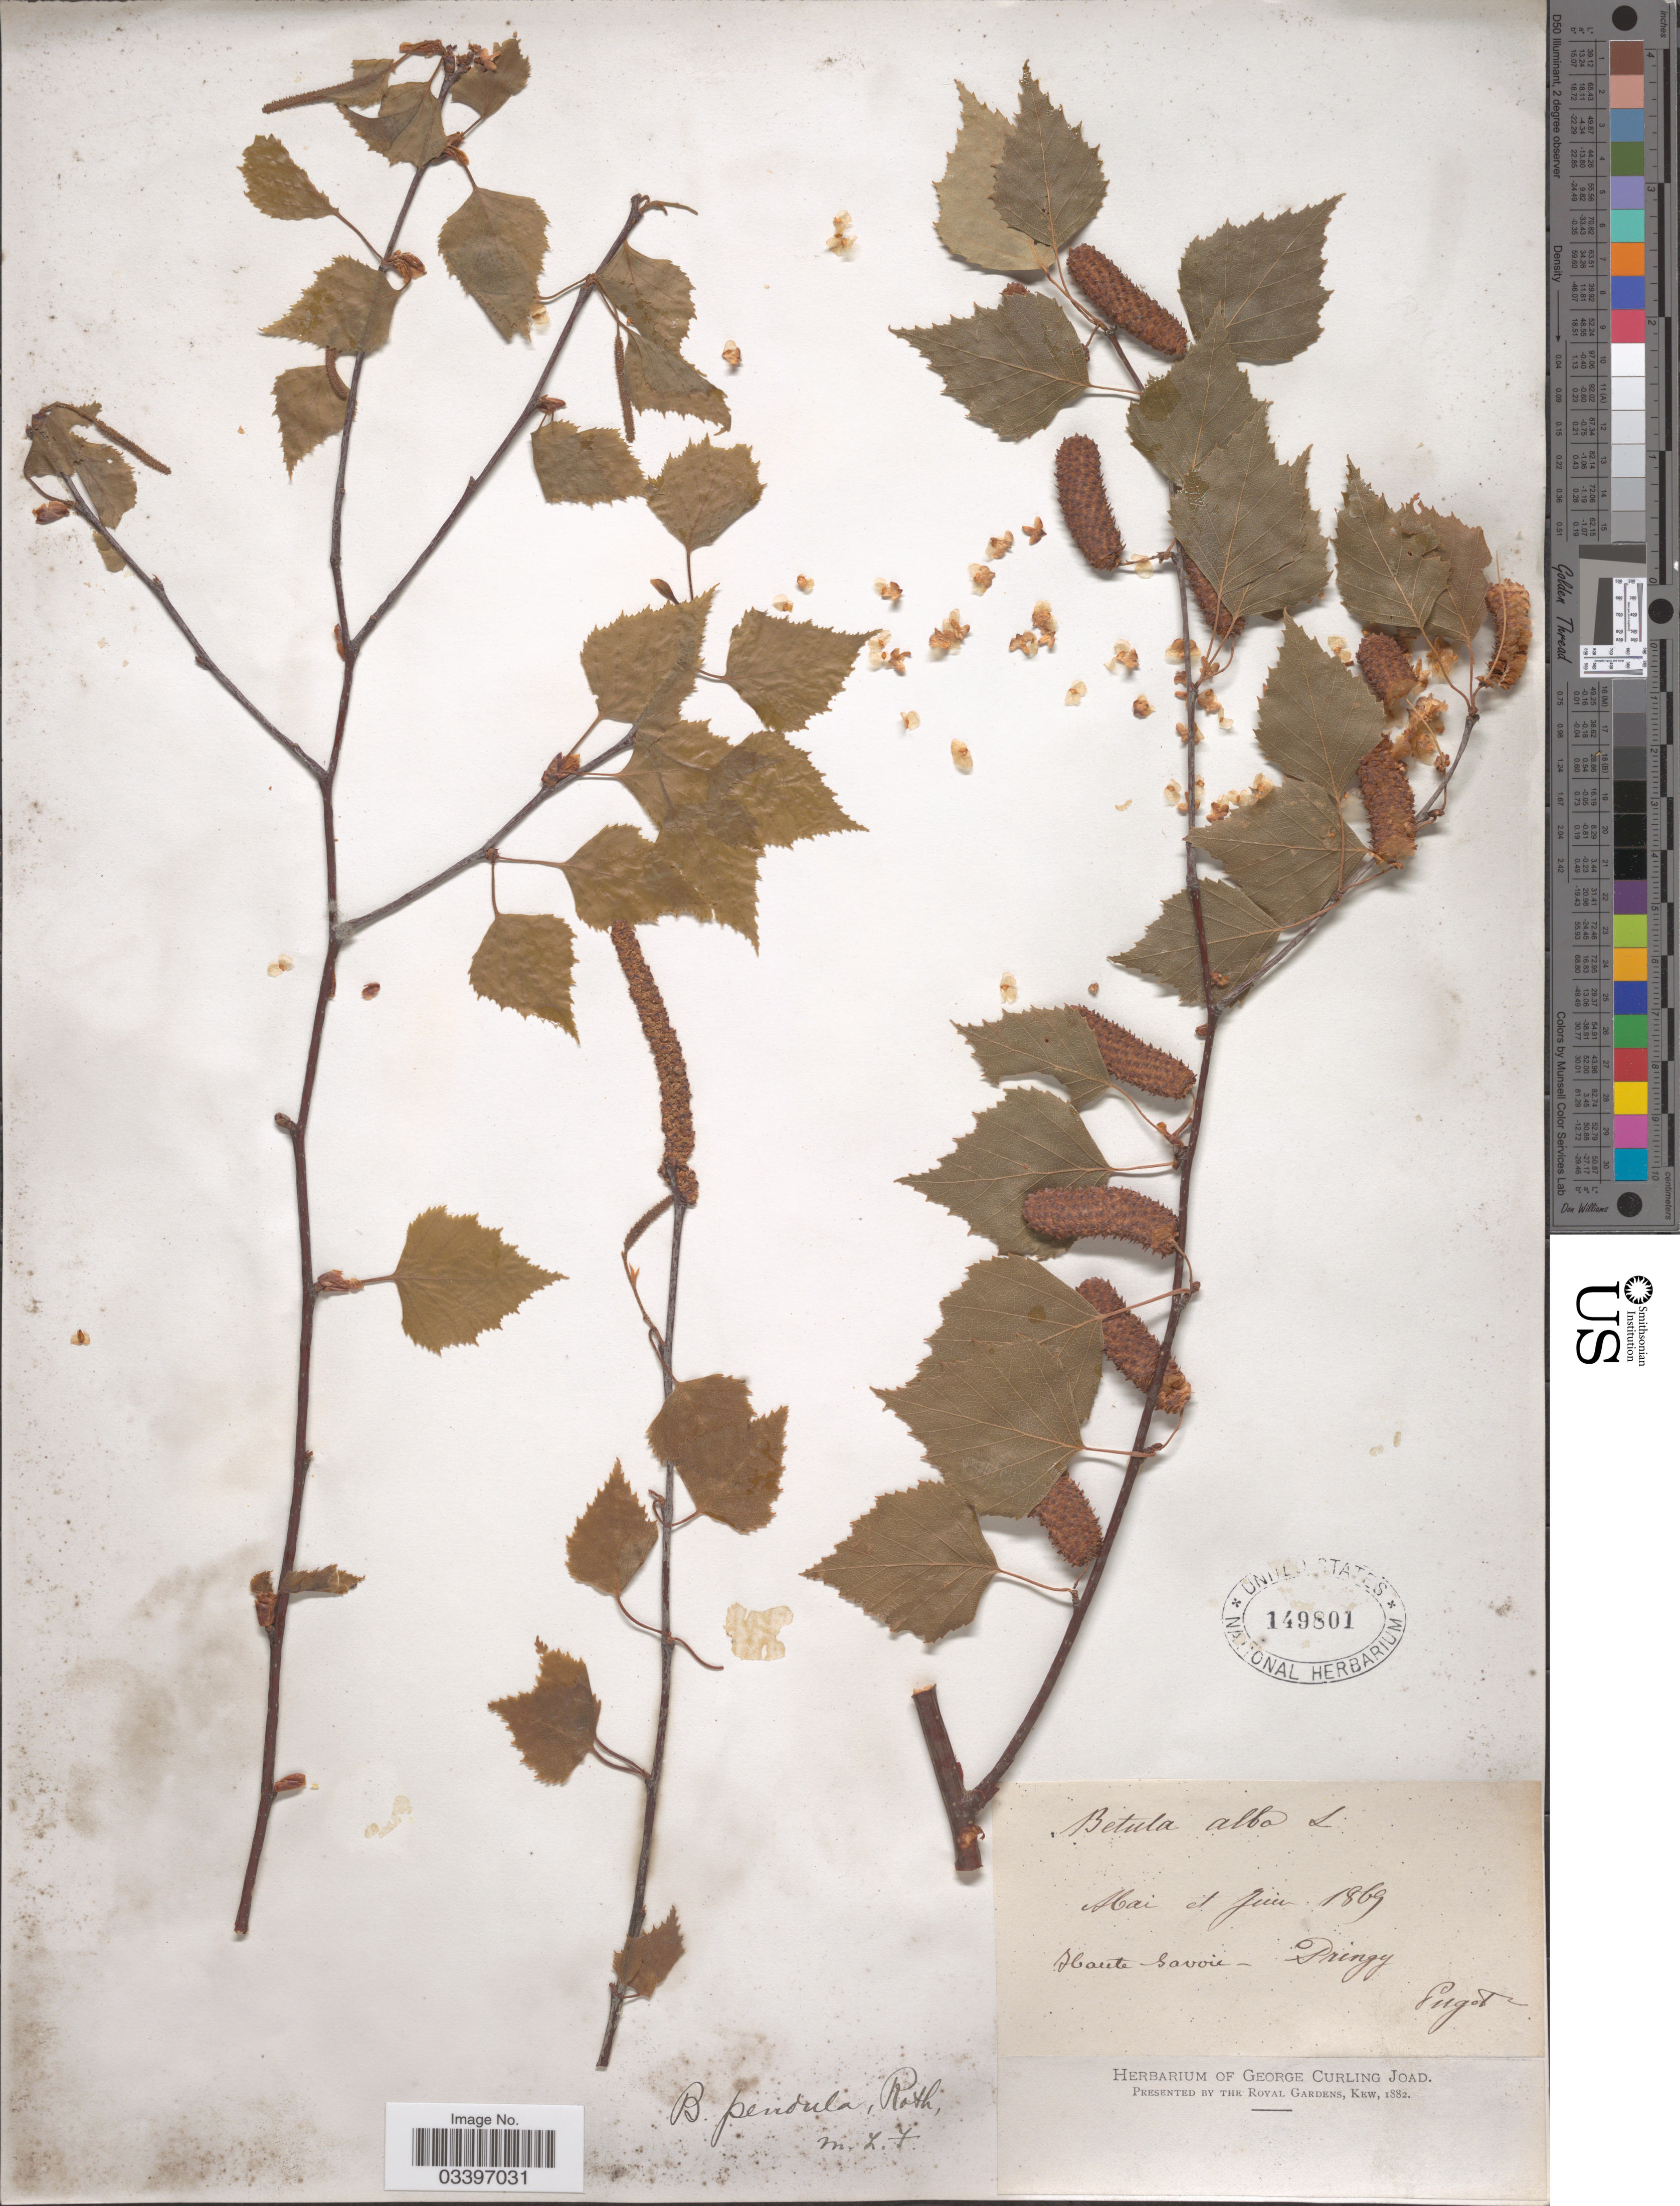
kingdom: Plantae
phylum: Tracheophyta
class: Magnoliopsida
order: Fagales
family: Betulaceae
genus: Betula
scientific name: Betula pendula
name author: Roth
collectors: -. Puget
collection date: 1869-05/1869-06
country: France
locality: Haute-Savoie-Pringy.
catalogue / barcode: US 149801